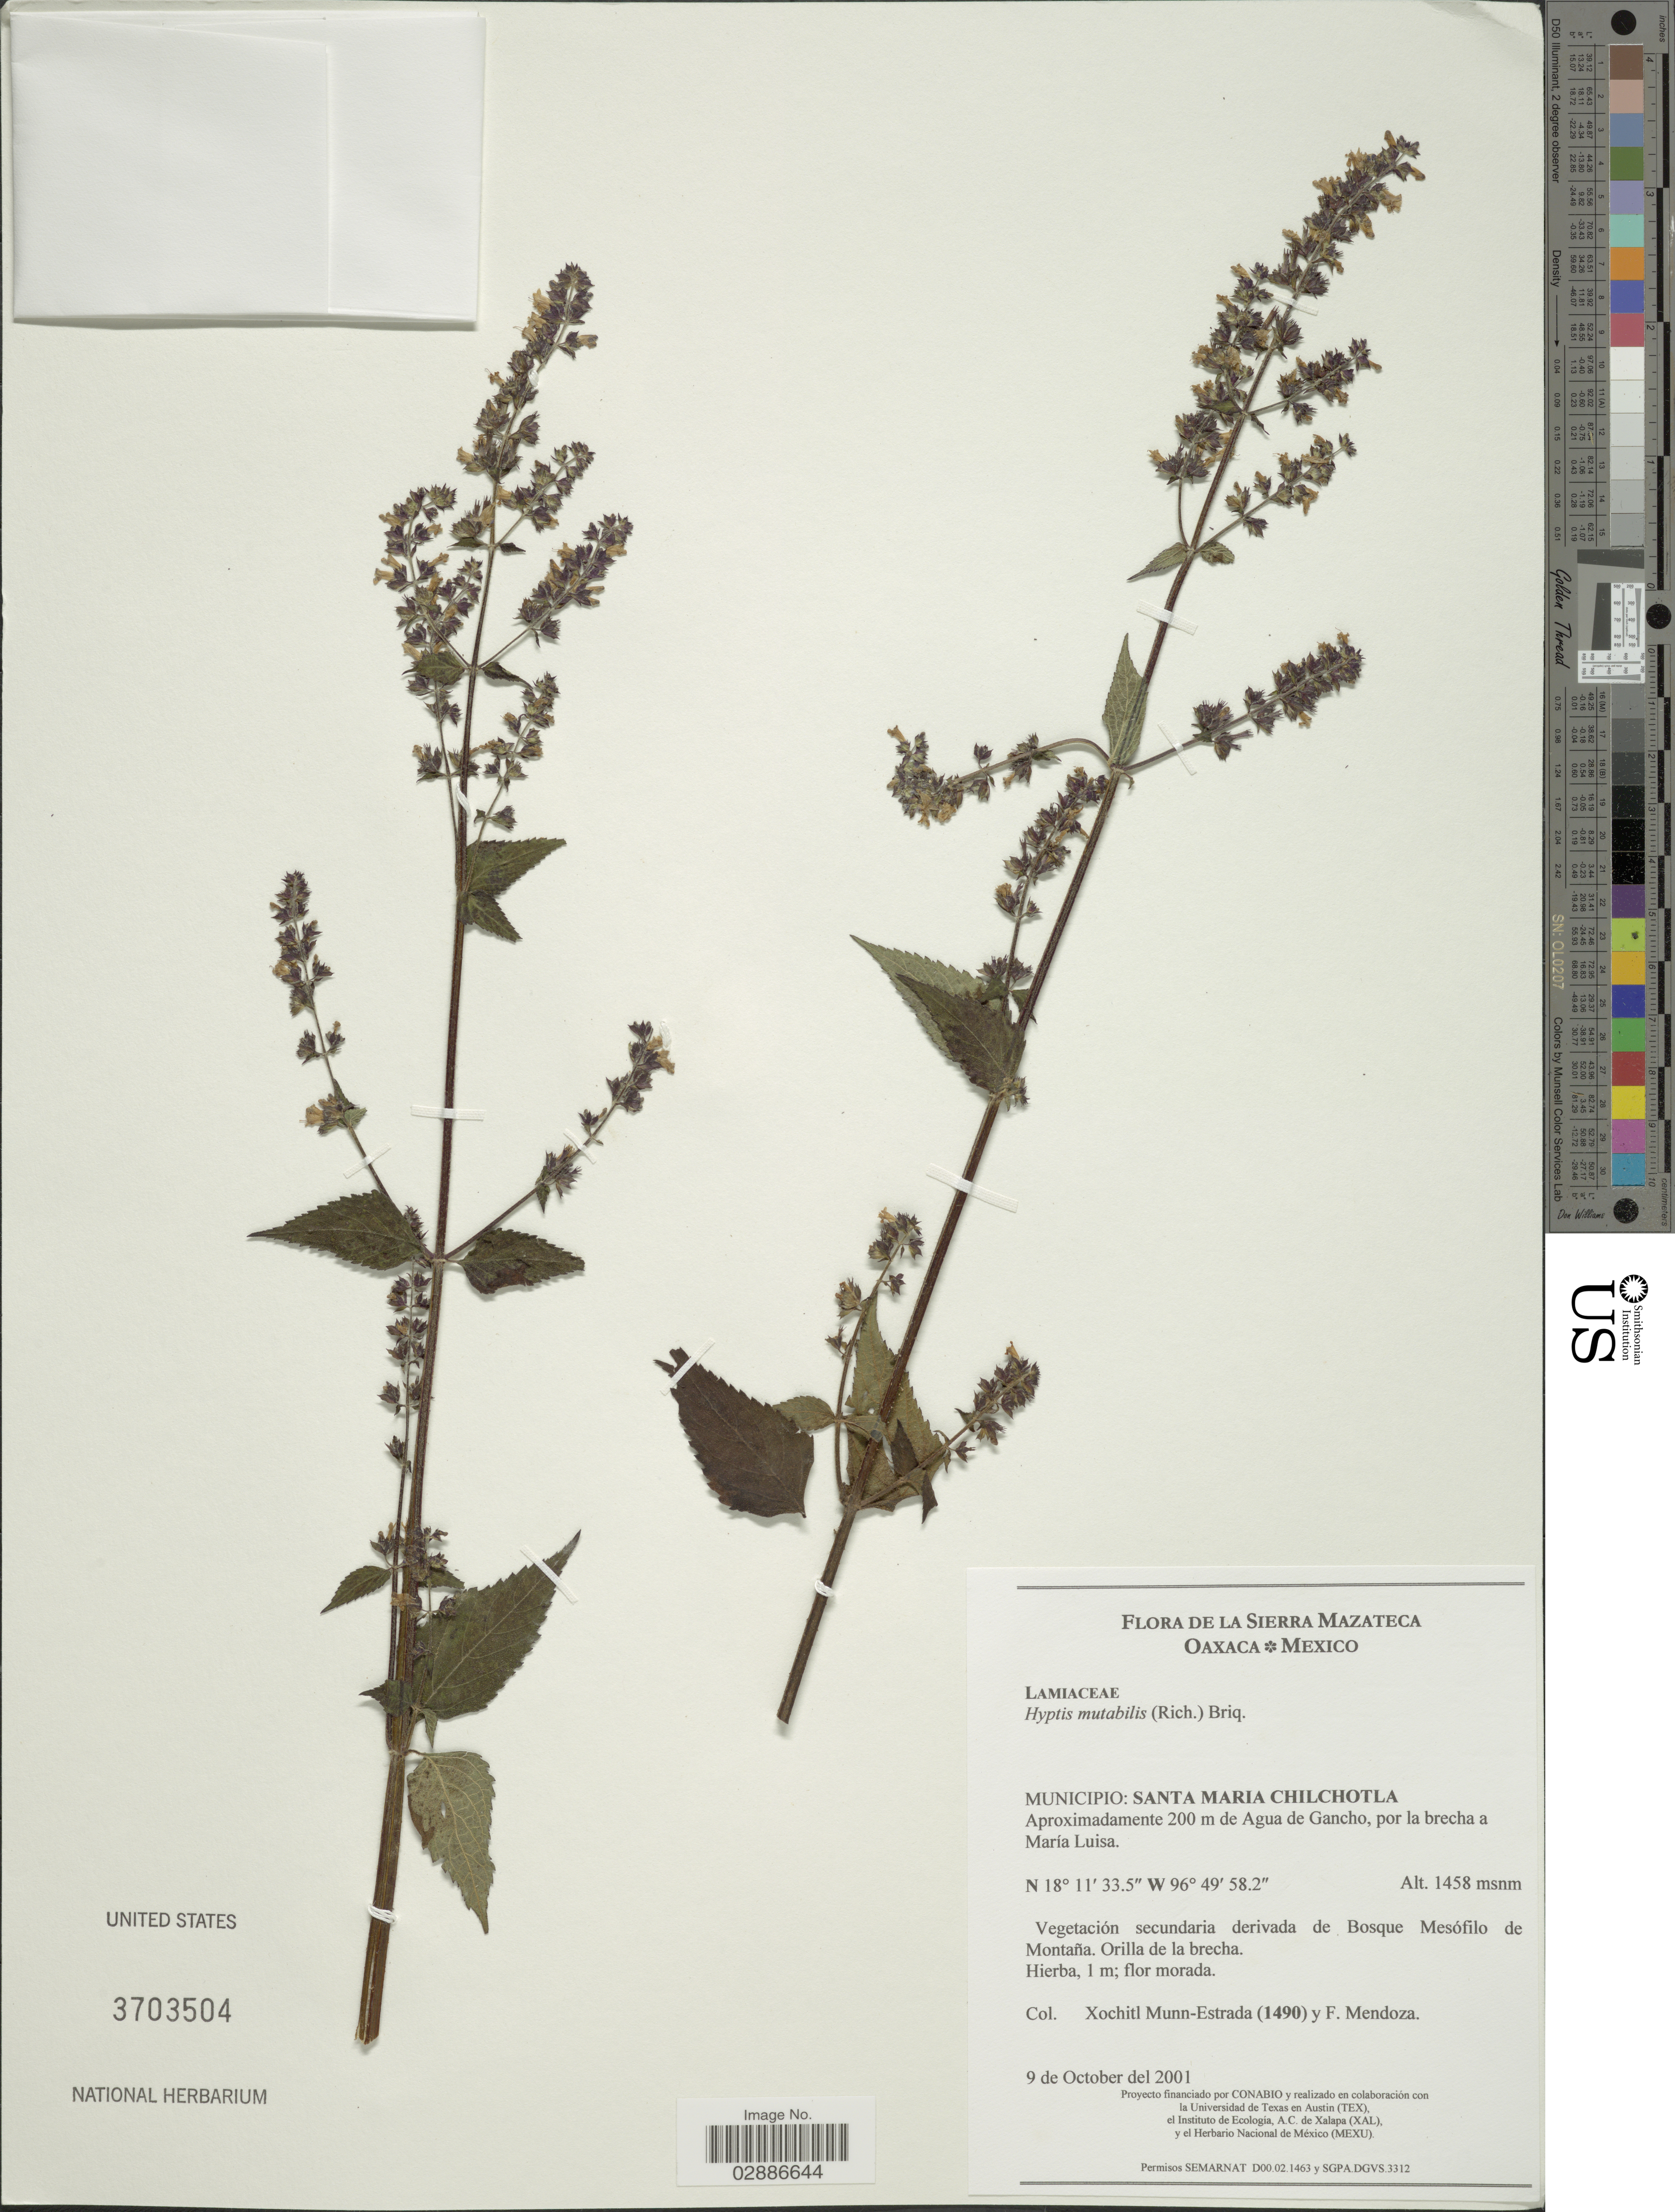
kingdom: Plantae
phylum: Tracheophyta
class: Magnoliopsida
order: Lamiales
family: Lamiaceae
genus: Cantinoa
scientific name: Cantinoa mutabilis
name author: (Epling) Harley & J.F.B. Pastore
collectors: X. Munn-Estrada & F. Mendoza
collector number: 1490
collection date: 2001-10-09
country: Mexico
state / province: Oaxaca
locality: Municipio: Santa Maria Chilchotla. Aproximadamente 200 m de Agua de Gancho, por la brecha a María Luisa.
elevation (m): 1458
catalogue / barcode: US 3703504